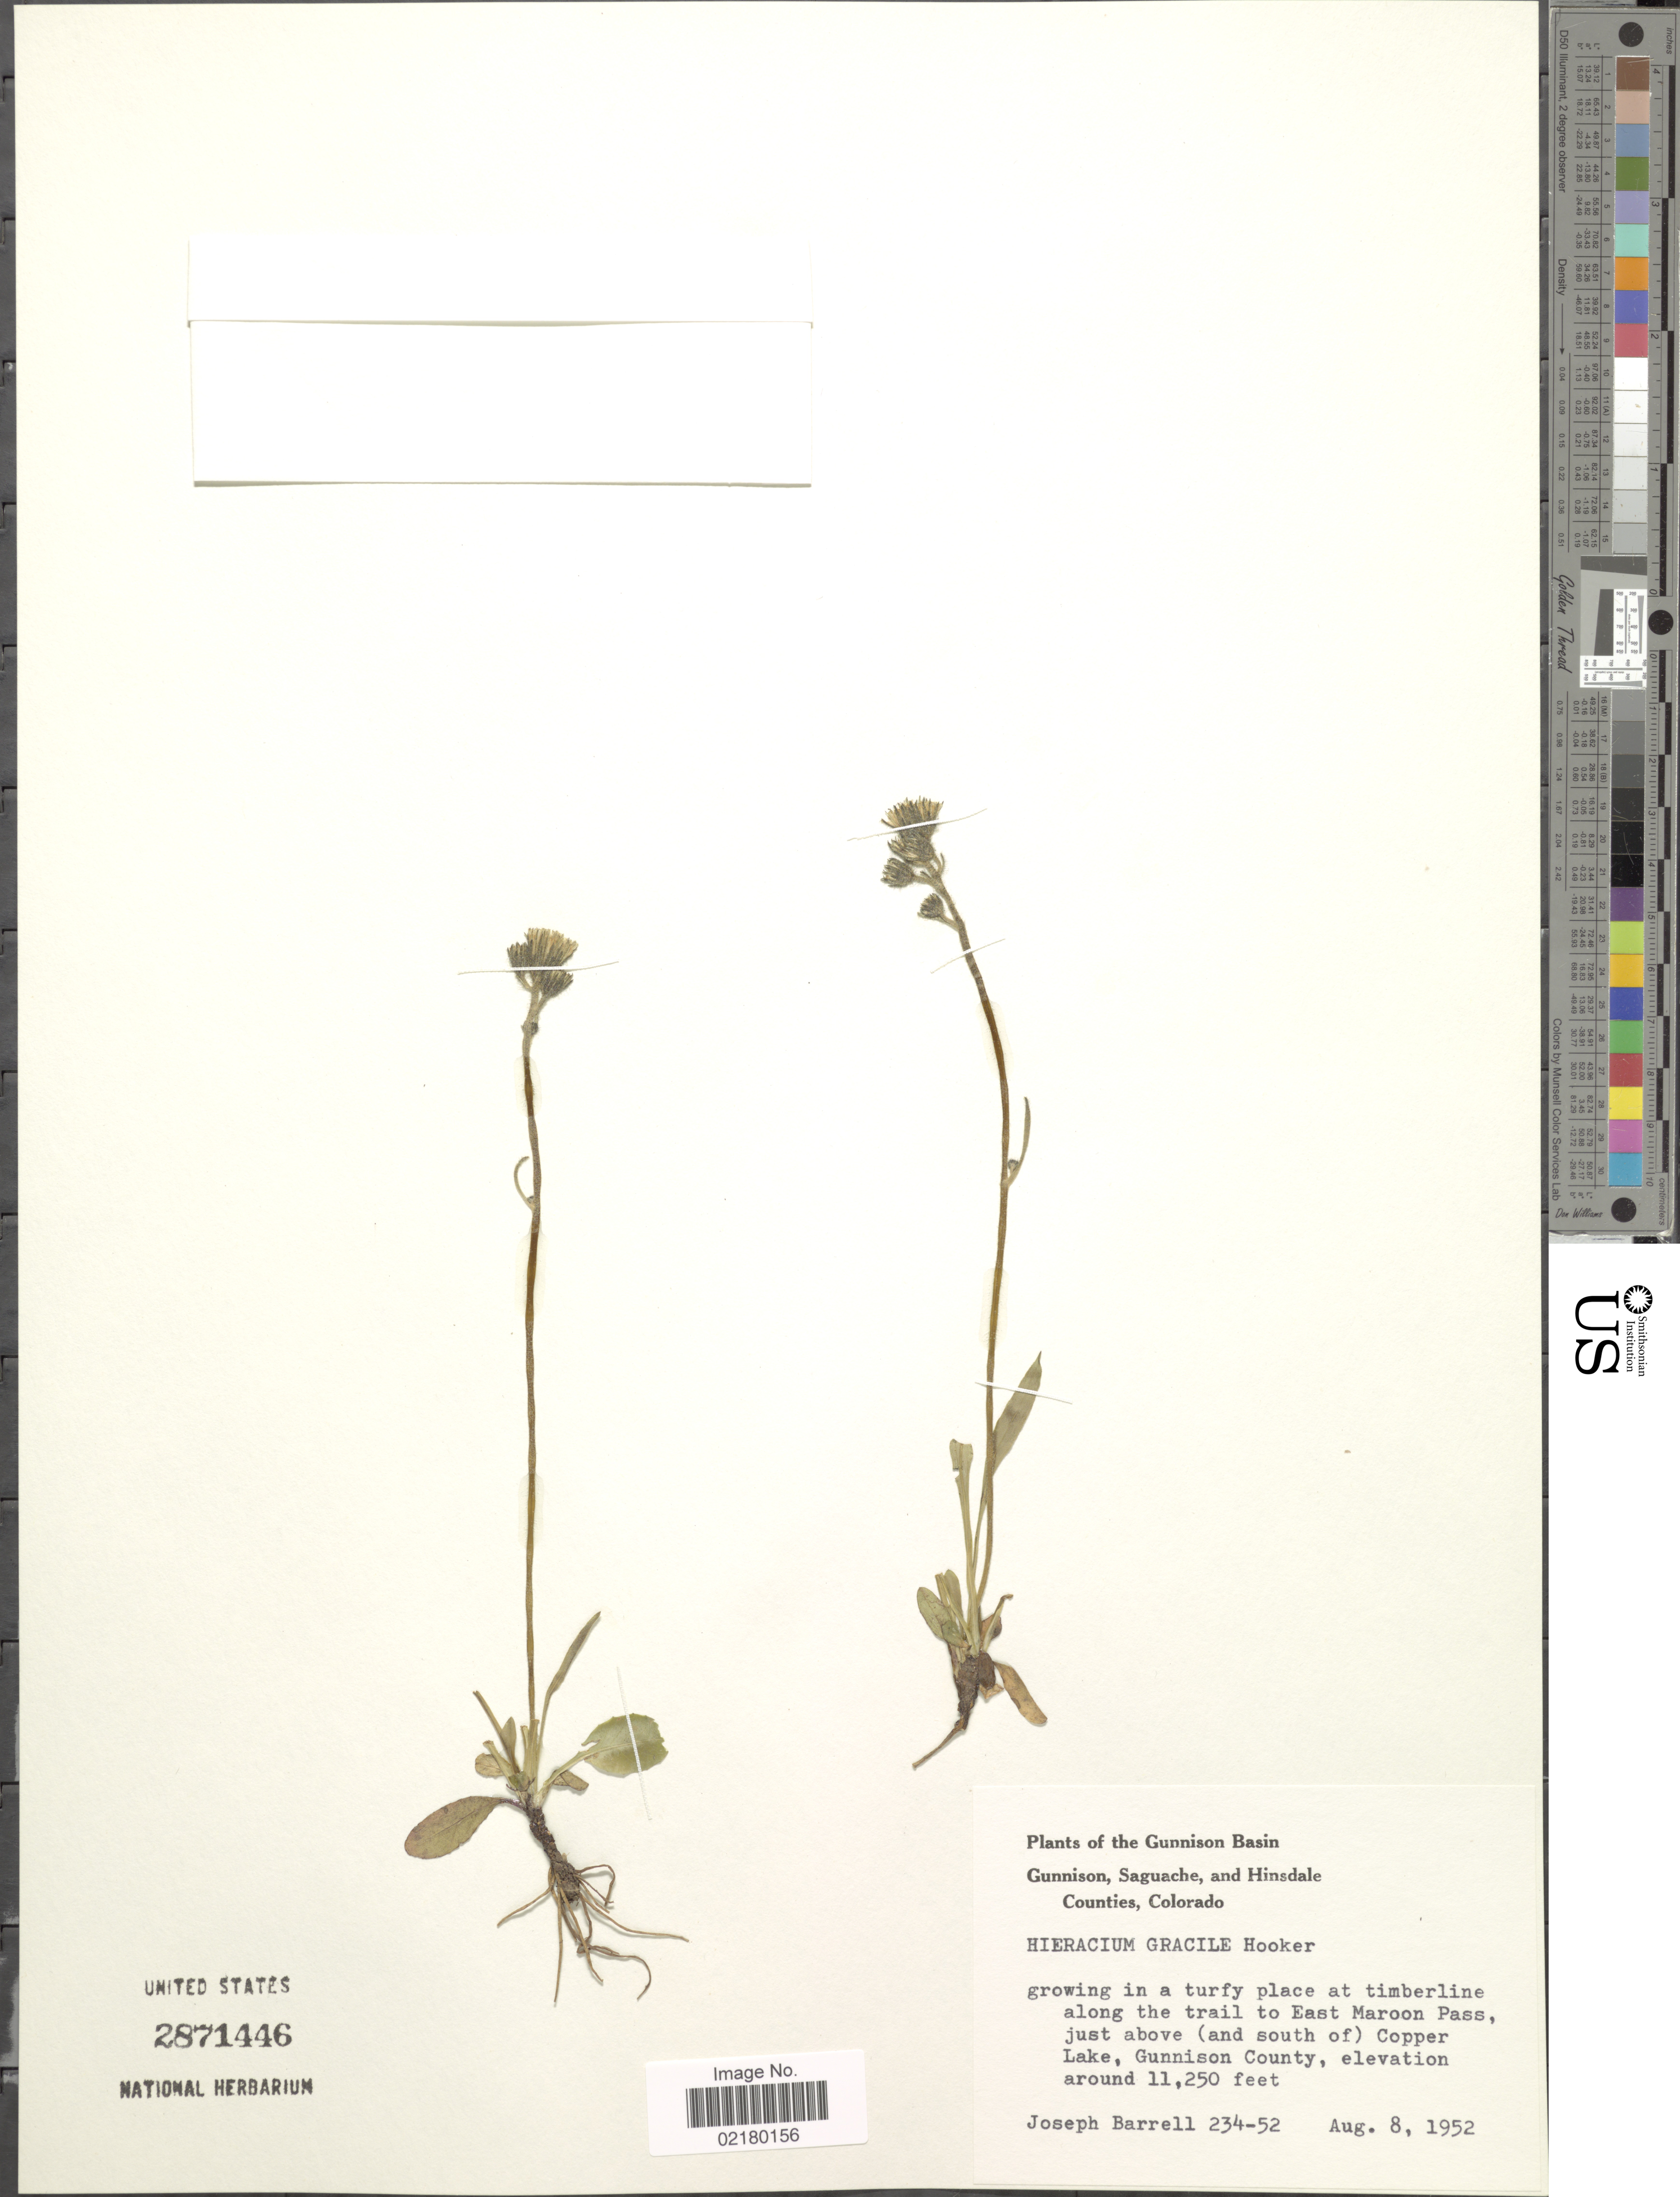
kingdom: Plantae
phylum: Tracheophyta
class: Magnoliopsida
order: Asterales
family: Asteraceae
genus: Hieracium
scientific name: Hieracium triste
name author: Willd. ex Spreng.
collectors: J. Barrell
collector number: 234-52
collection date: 1952-08-08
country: United States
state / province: Colorado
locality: The Gunnison Basin Gunnison, Saguache, and Hinsdale Counties, growing in a turfy place at timberline along the trail to East Maroon Pass, just above (and south of) Copper Lake, Gunnison County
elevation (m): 3429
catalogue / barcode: US 2871446